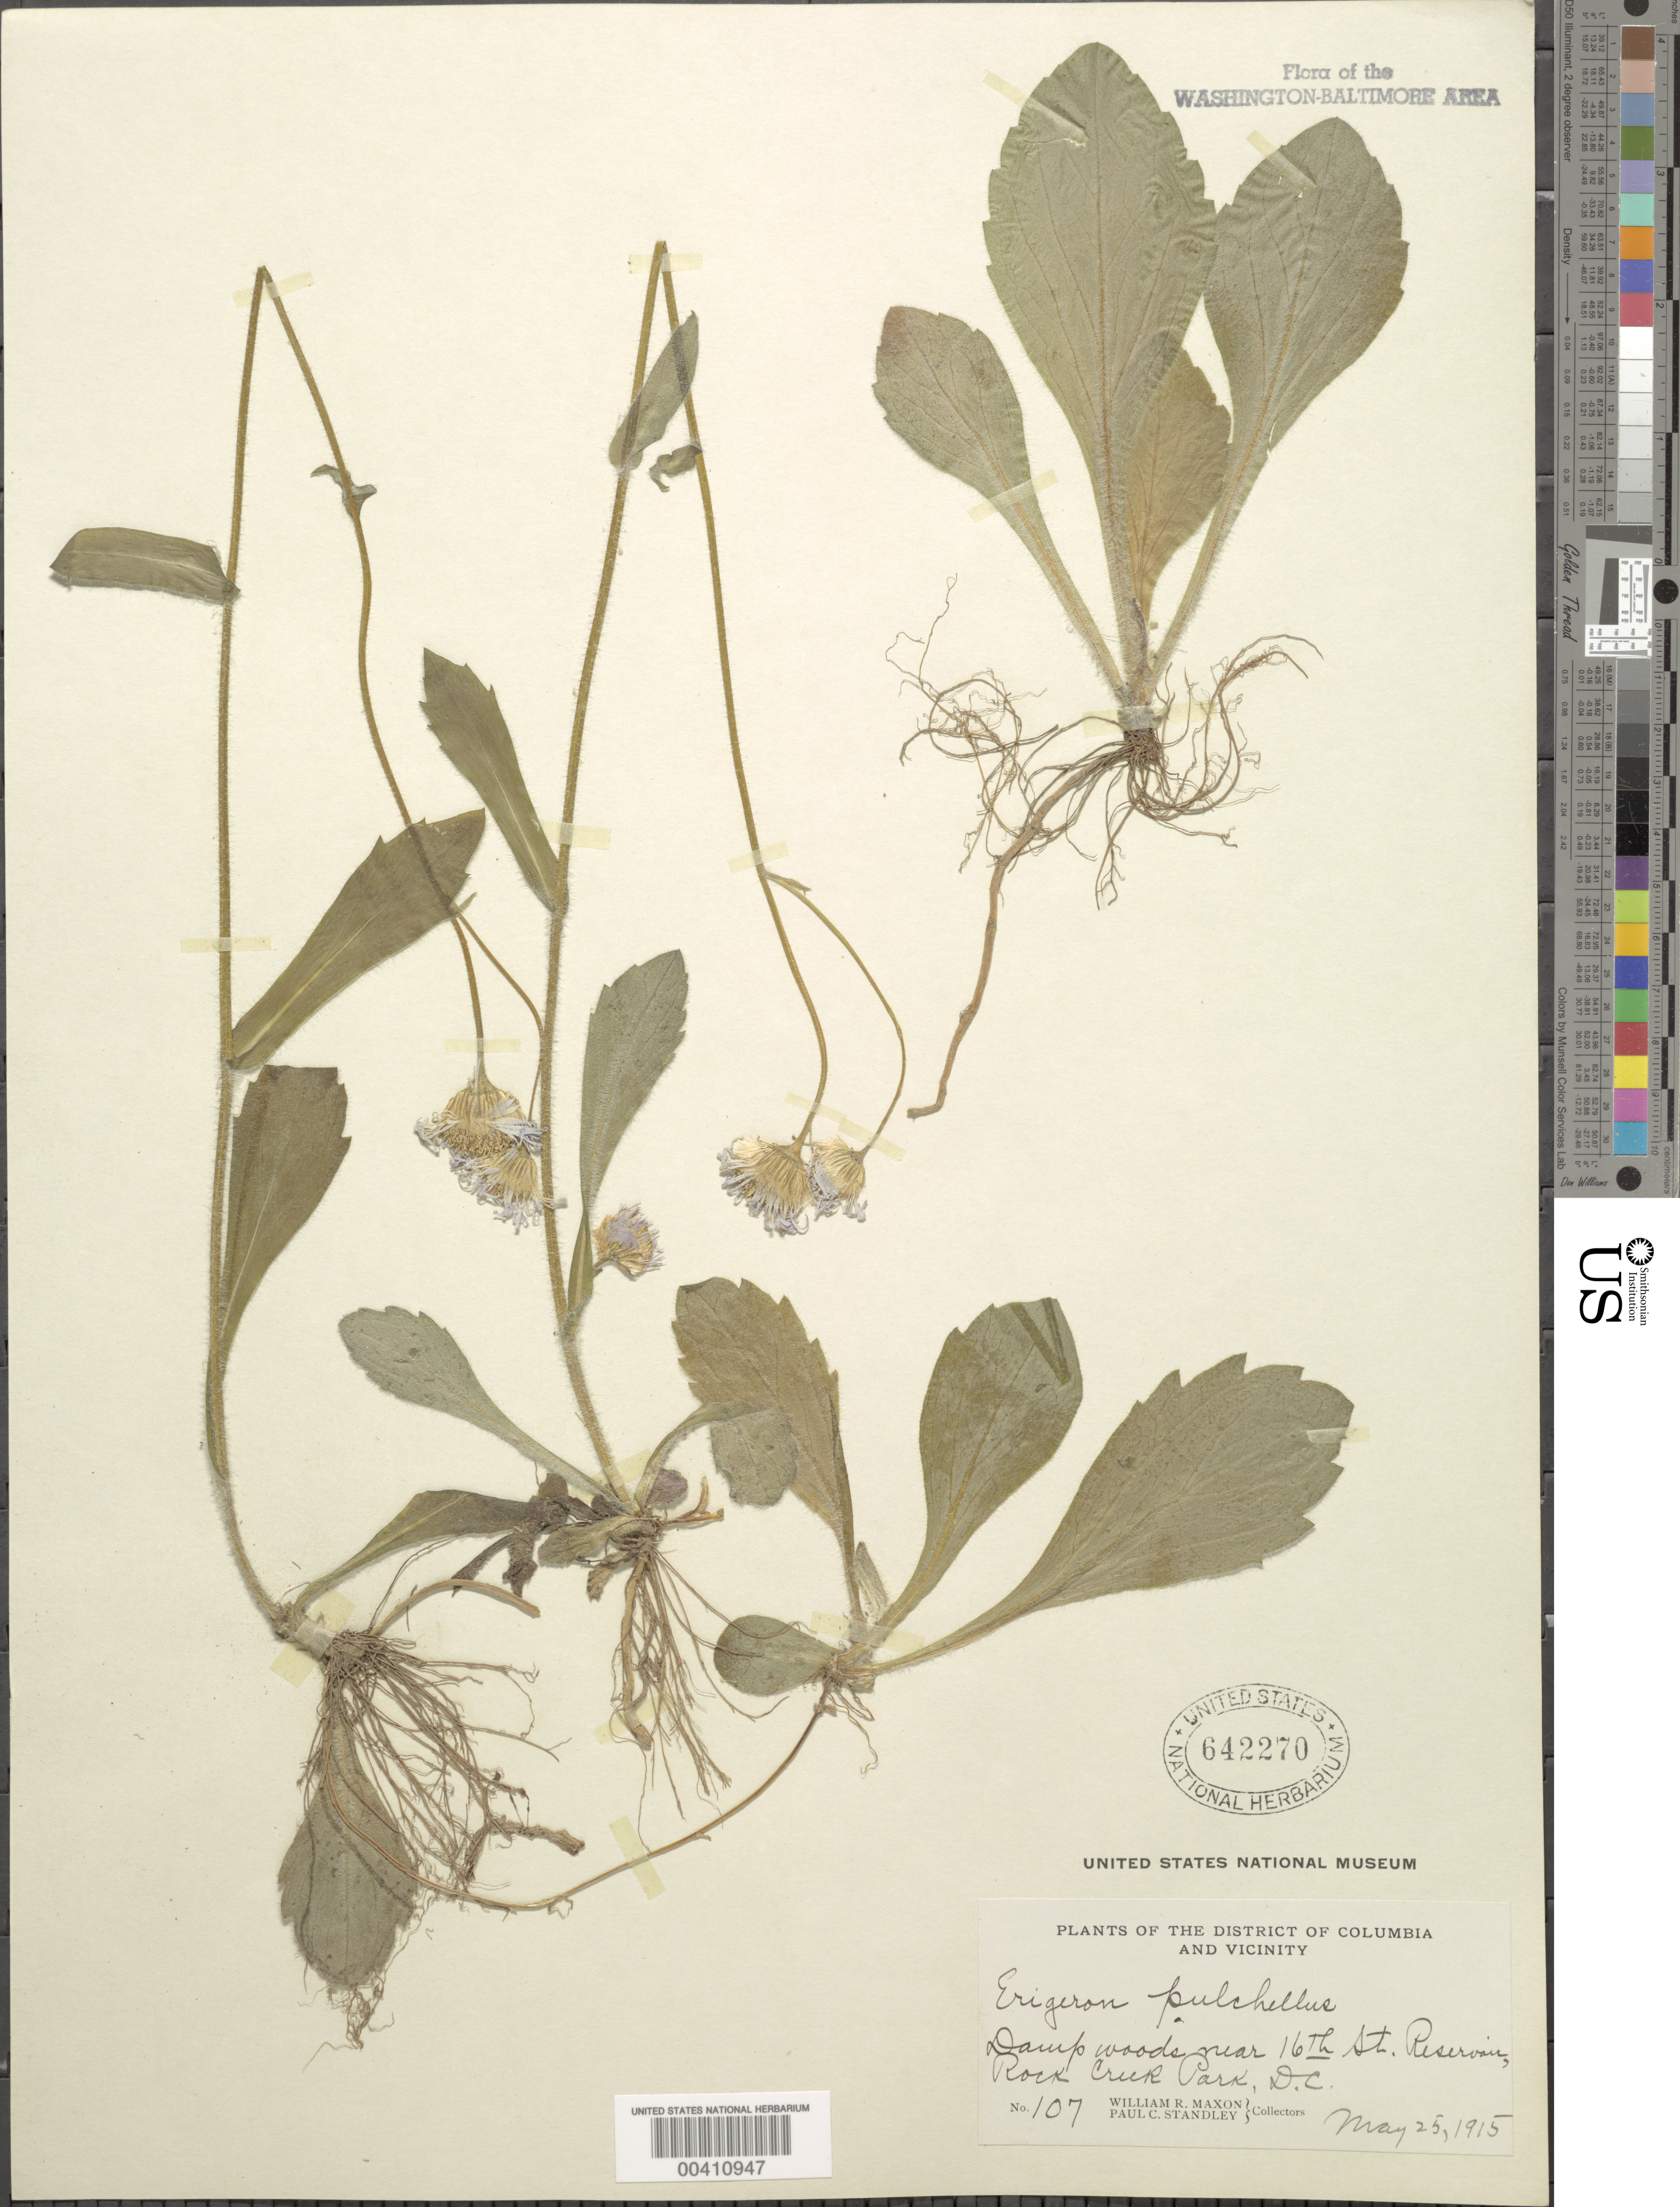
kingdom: Plantae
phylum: Tracheophyta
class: Magnoliopsida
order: Asterales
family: Asteraceae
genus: Erigeron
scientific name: Erigeron pulchellus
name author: Michx.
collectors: W. R. Maxon & P. C. Standley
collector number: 107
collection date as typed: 25 May 1915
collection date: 1915-05-25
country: United States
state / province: District of Columbia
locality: Near 16th St. Reservoir, Rock Creek Park Rock Creek Park & vicinity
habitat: Damp woods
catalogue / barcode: US 642270